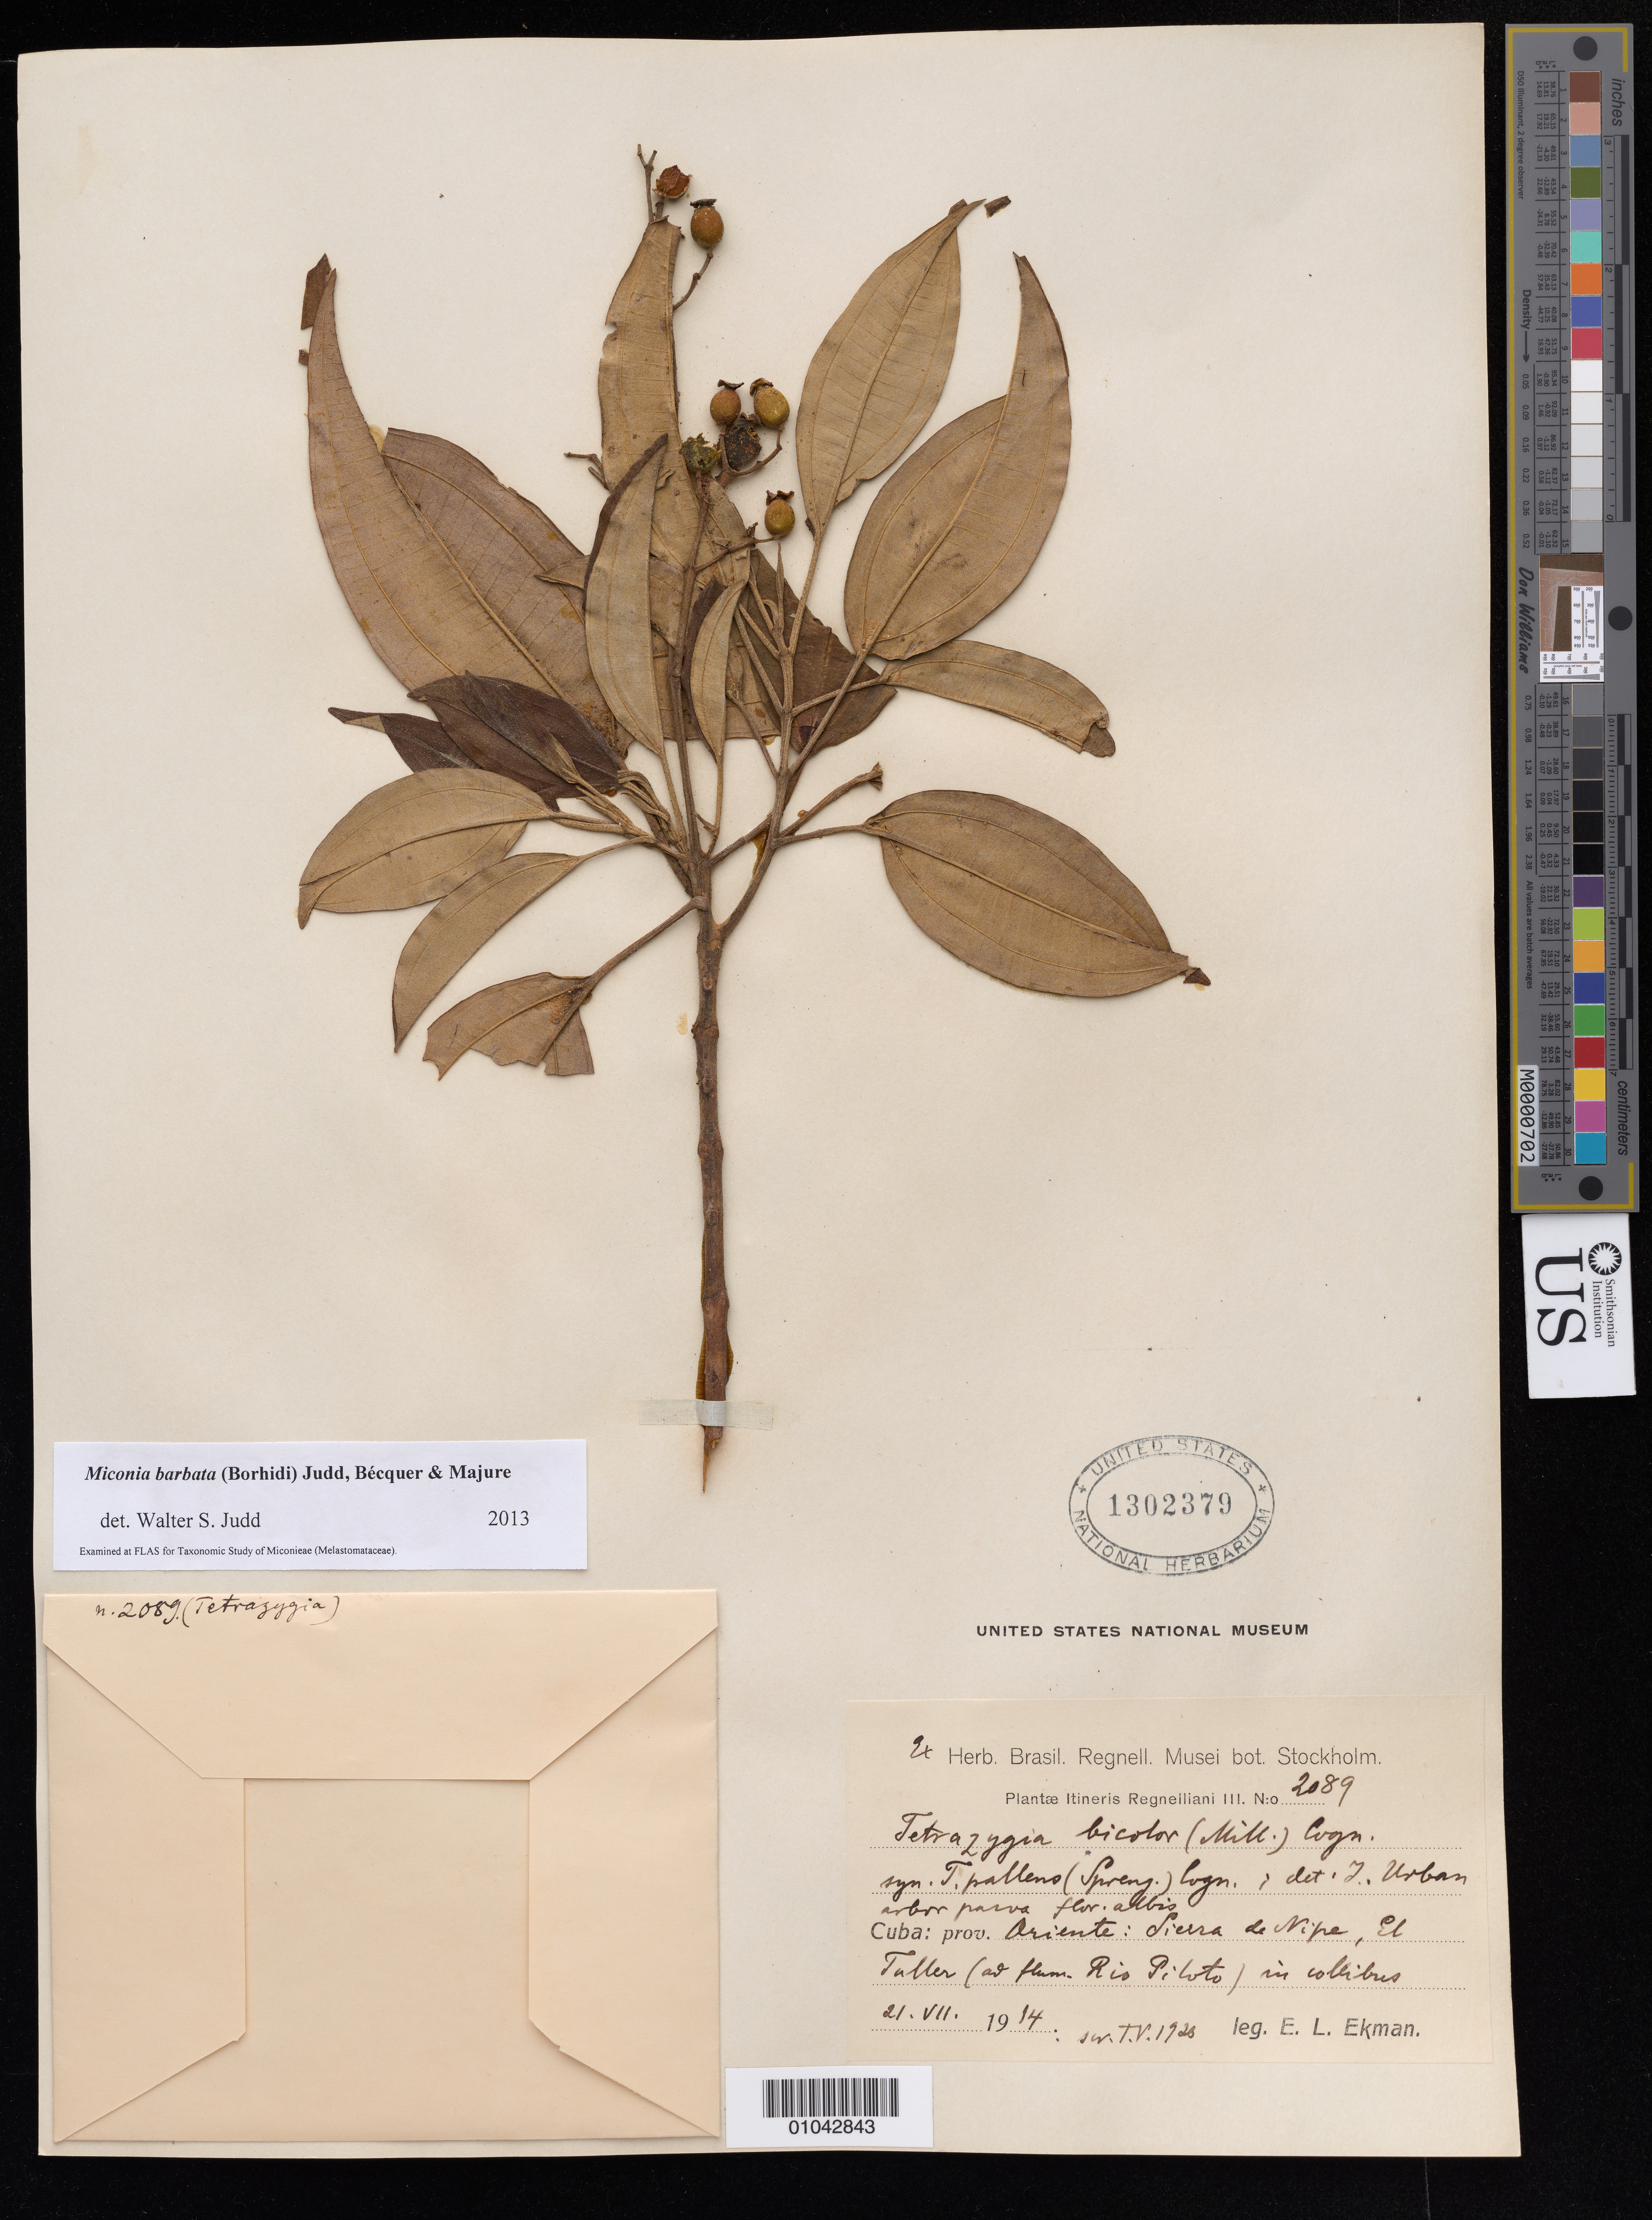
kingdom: Plantae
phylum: Tracheophyta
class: Magnoliopsida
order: Myrtales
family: Melastomataceae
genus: Miconia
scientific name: Miconia barbata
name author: (Borhidi) Judd et al.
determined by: Judd, Walter S.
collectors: E. L. Ekman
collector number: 2089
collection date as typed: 21 Jul 1914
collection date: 1914-07-21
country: Cuba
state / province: Holguín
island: Cuba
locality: Sierra de Nipe, El Taller (ad flum Río Piloto)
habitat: In collibus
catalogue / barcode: US 1302379